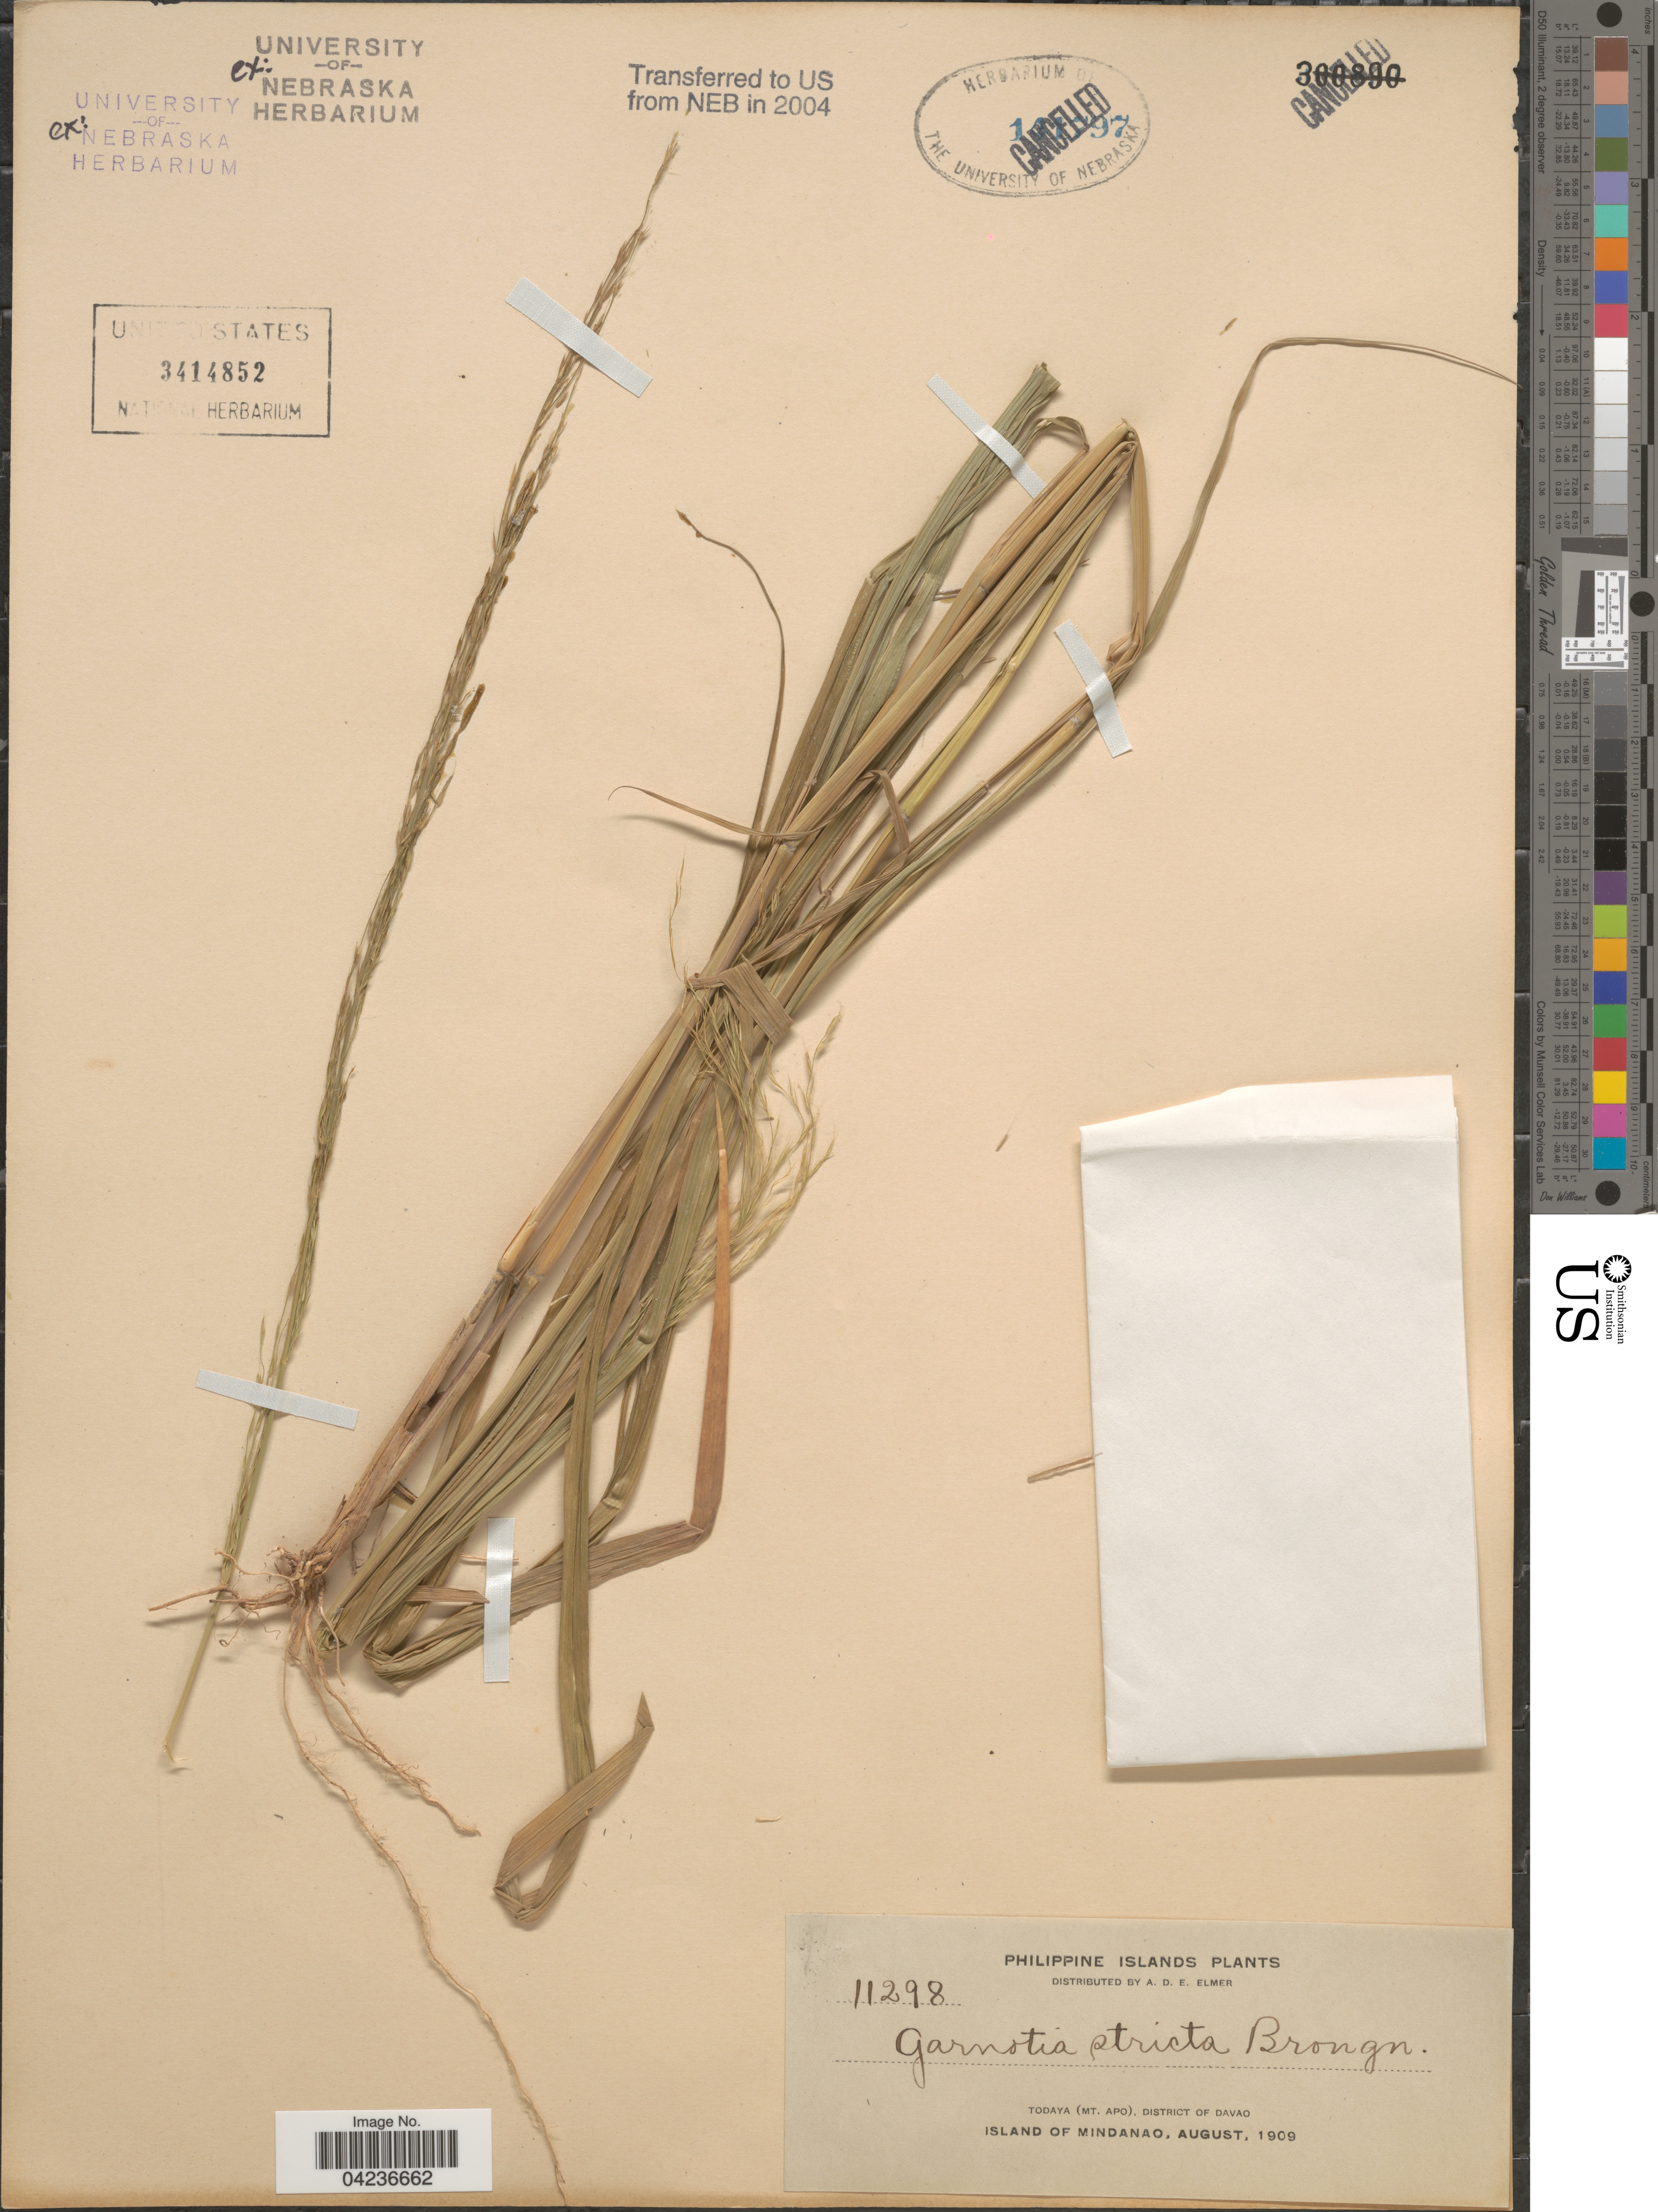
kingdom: Plantae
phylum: Tracheophyta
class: Liliopsida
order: Poales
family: Poaceae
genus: Garnotia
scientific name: Garnotia sp.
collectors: A. D. E. Elmer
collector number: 11298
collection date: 1909-08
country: Philippines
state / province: Davao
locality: Philippine Islands. Todaya (Mt. Apo), District of Davao. Island of Mindanao.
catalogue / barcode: US 3414852